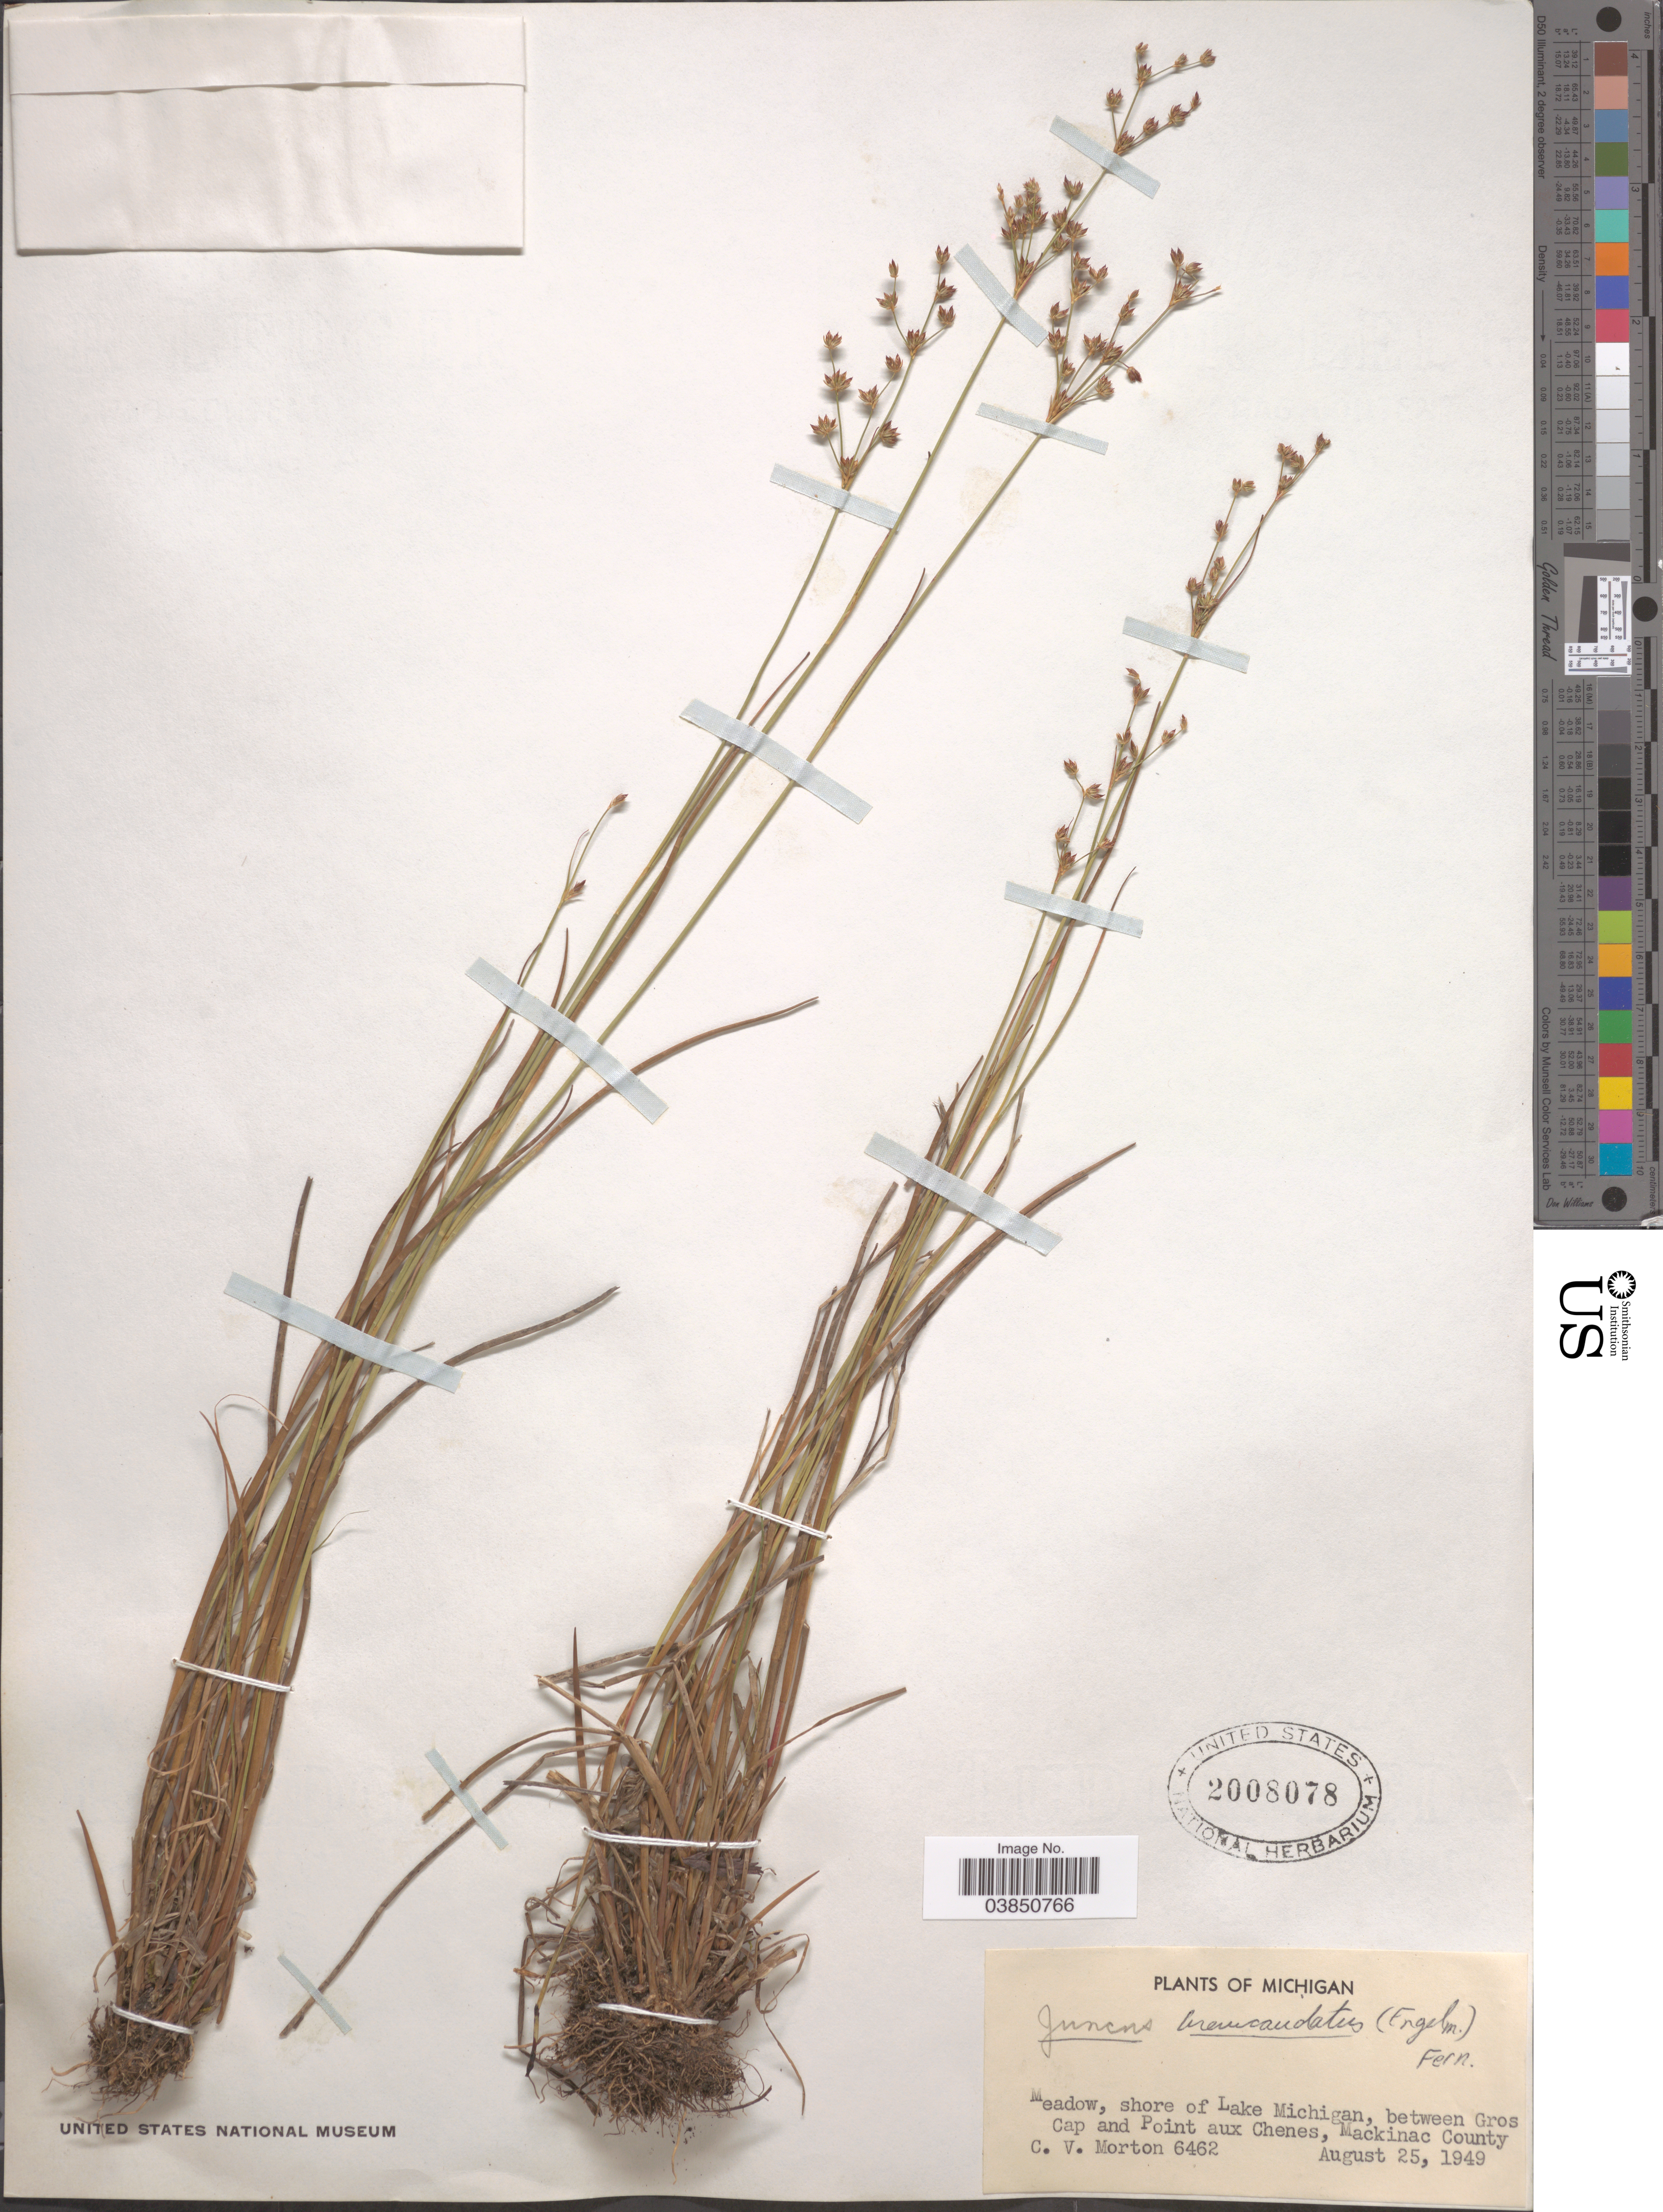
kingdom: Plantae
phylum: Tracheophyta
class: Liliopsida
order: Poales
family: Juncaceae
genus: Juncus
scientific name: Juncus brevicaudatus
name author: (Engelm.) Fernald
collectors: C. V. Morton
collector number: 6462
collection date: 1949-08-25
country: United States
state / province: Michigan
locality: Meadow, shore of Lake Michigan, between Gros Cap and Point aux Chenes, Mackinac County.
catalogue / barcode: US 2008078